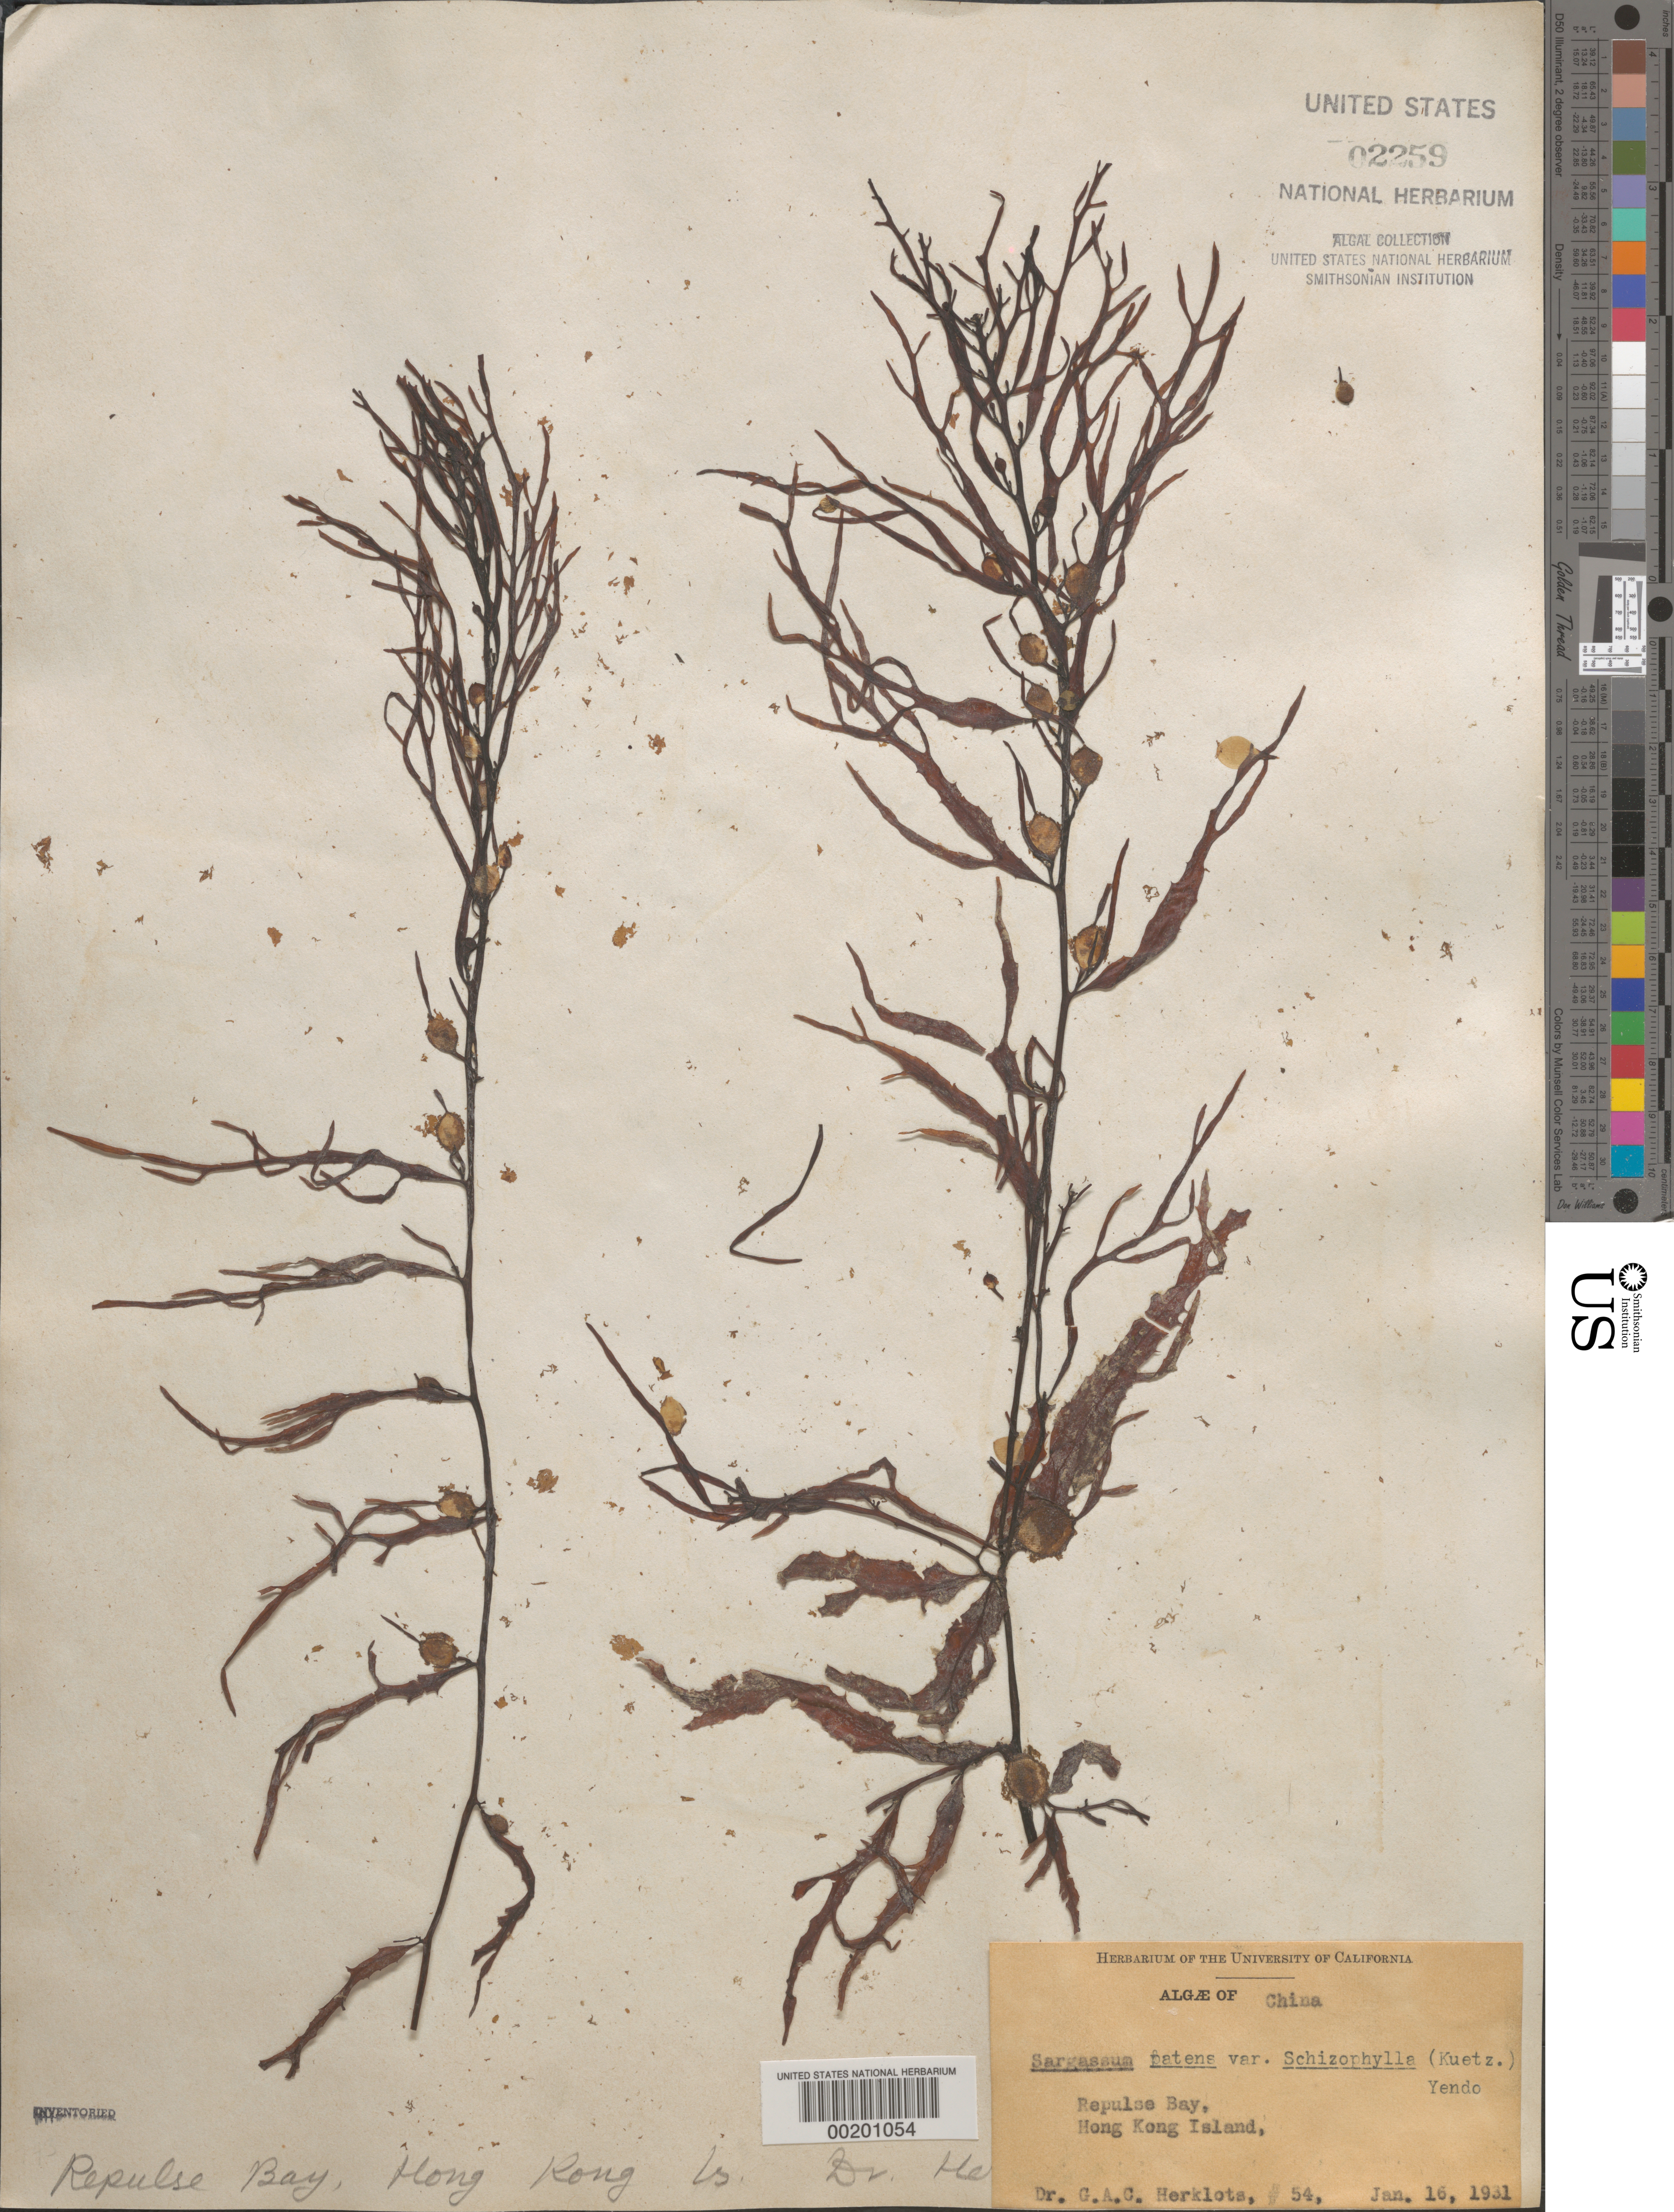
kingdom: Chromista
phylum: Ochrophyta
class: Phaeophyceae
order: Fucales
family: Sargassaceae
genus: Sargassum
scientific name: Sargassum patens var. schizophylla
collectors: G. Herklots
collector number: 54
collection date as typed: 16 Jan 1931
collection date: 1931-01-16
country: China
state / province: Hong Kong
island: Hong Kong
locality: Repulse Bay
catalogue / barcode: US 2259